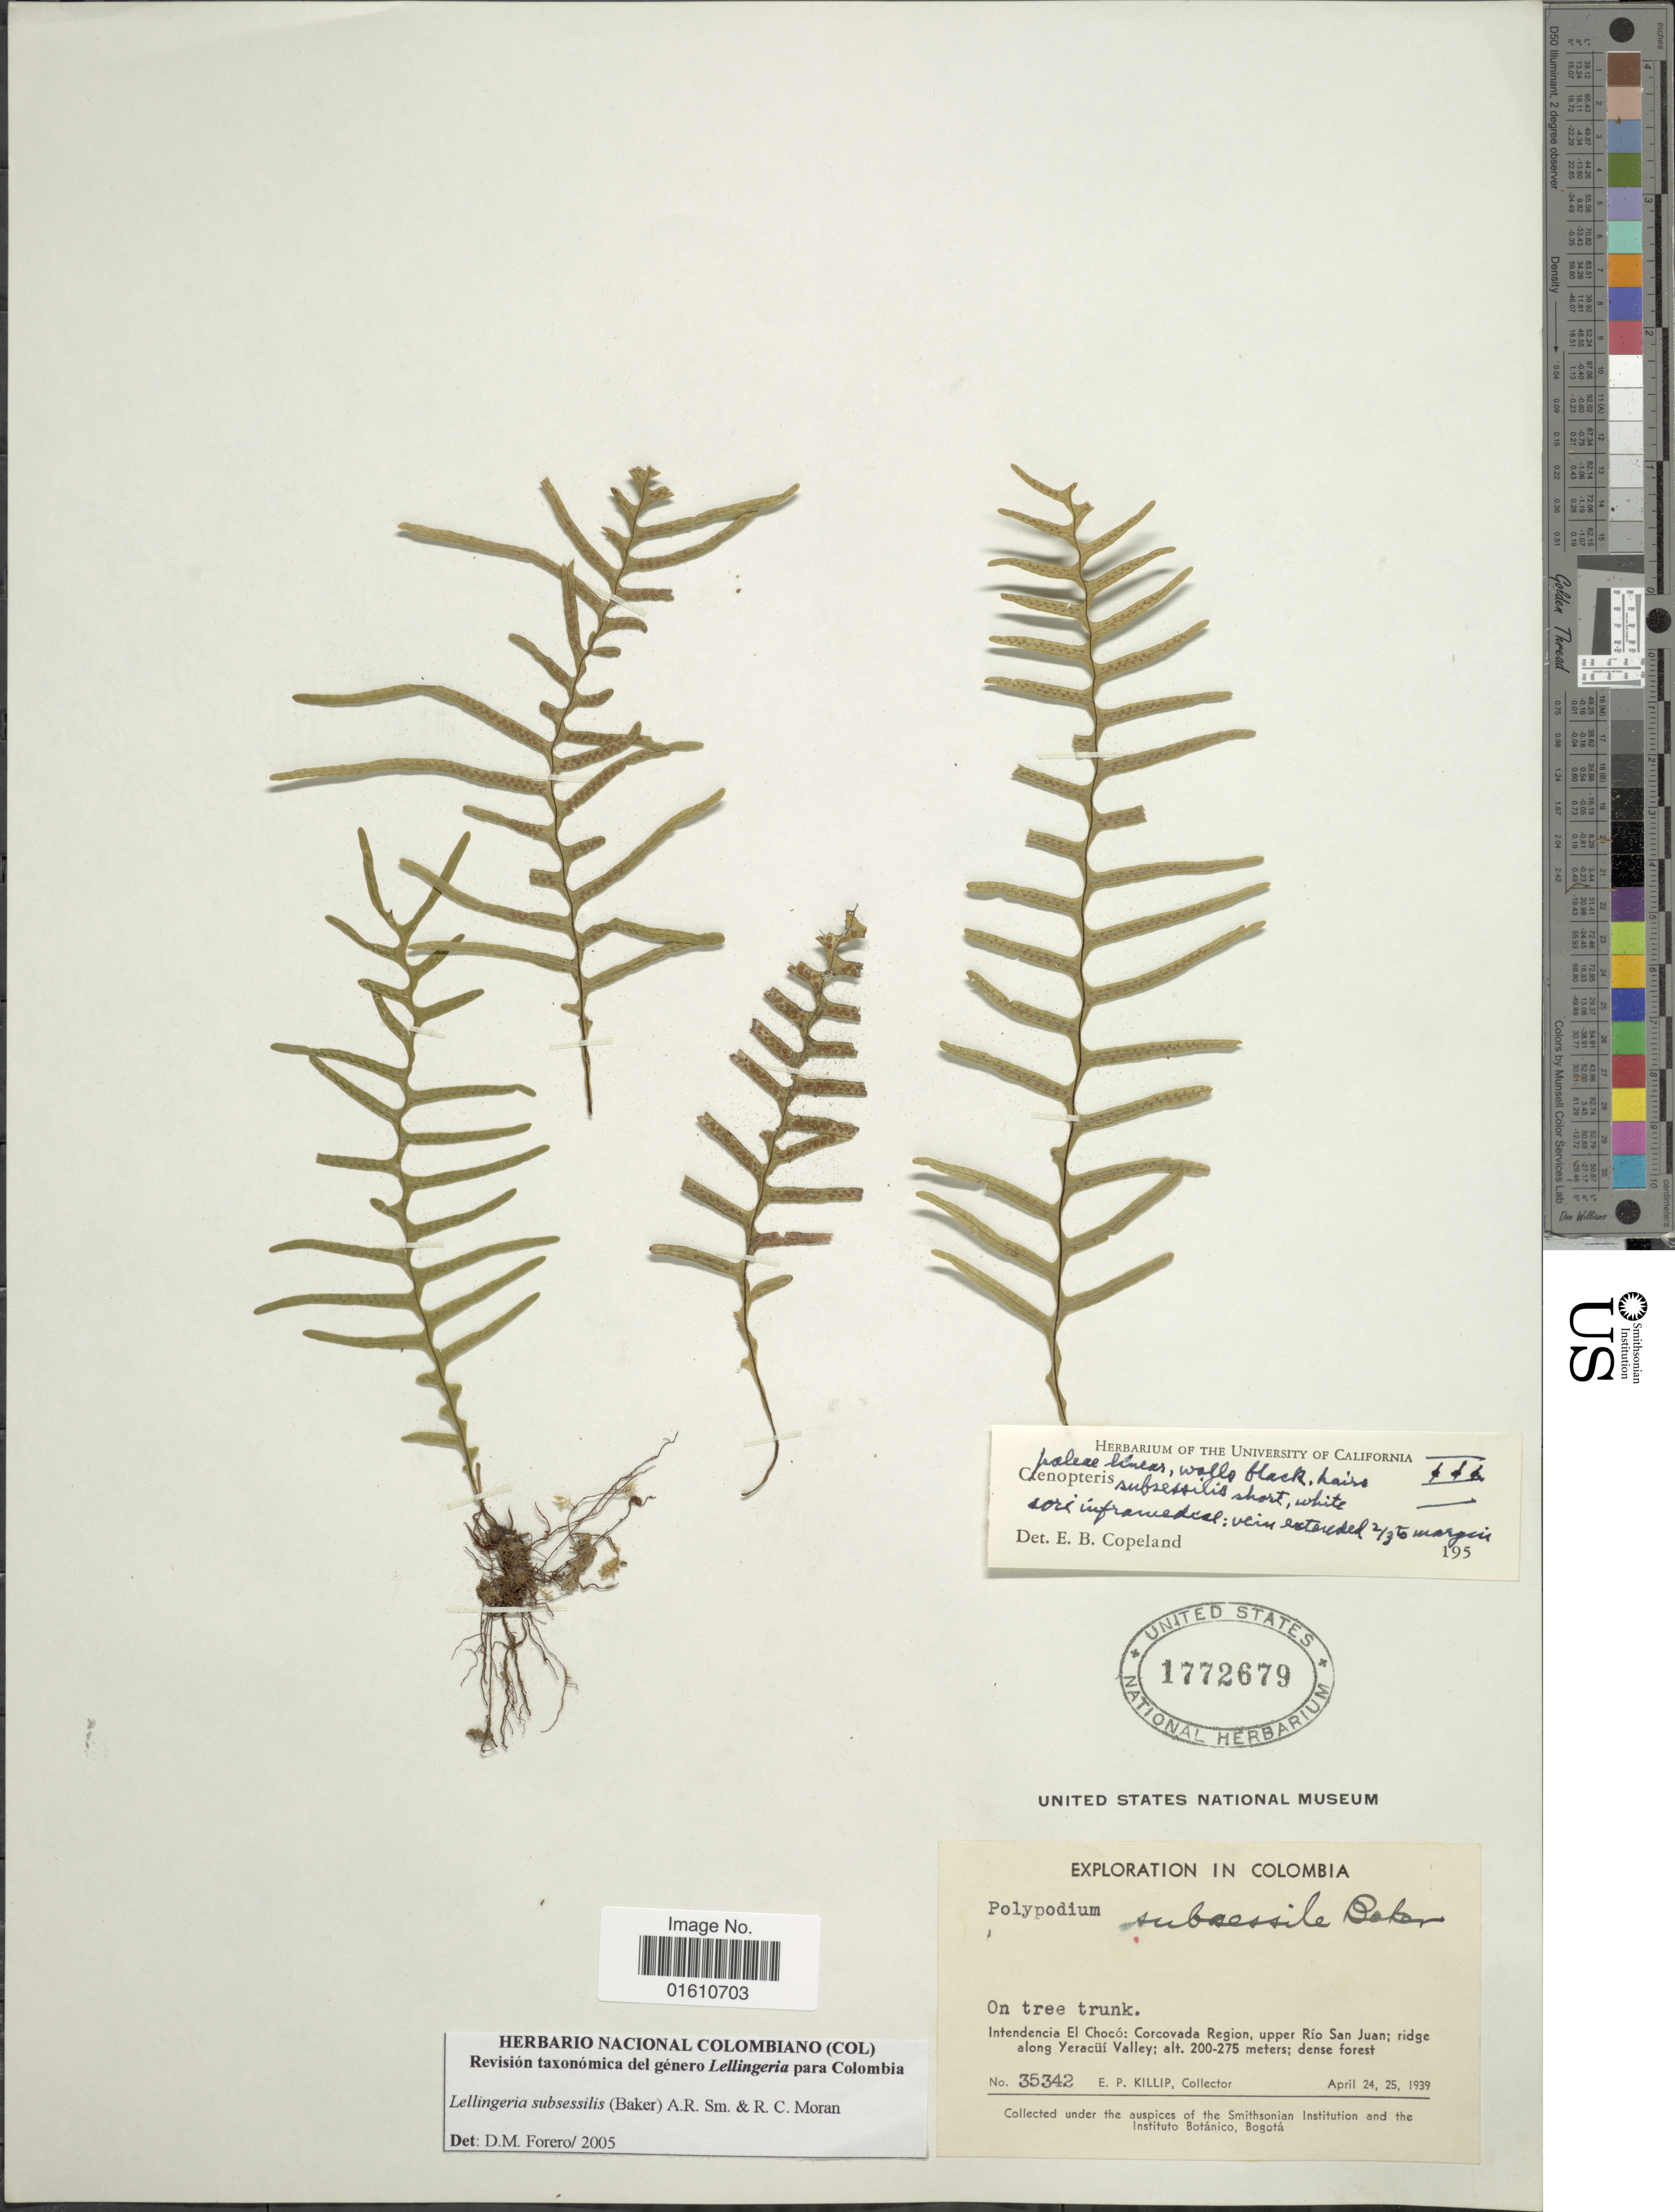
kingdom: Plantae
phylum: Tracheophyta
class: Polypodiopsida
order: Polypodiales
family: Polypodiaceae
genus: Lellingeria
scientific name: Lellingeria subsessilis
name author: (Baker) A.R. Sm. & R.C. Moran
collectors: E. P. Killip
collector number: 35342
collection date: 1939-04-24/1939-04-25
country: Colombia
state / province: Chocó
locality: Intendencia El Choco: Corcovada Region, upper Rio San Juan; ridge along Yeracüi Valley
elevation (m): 200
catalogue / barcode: US 1772679